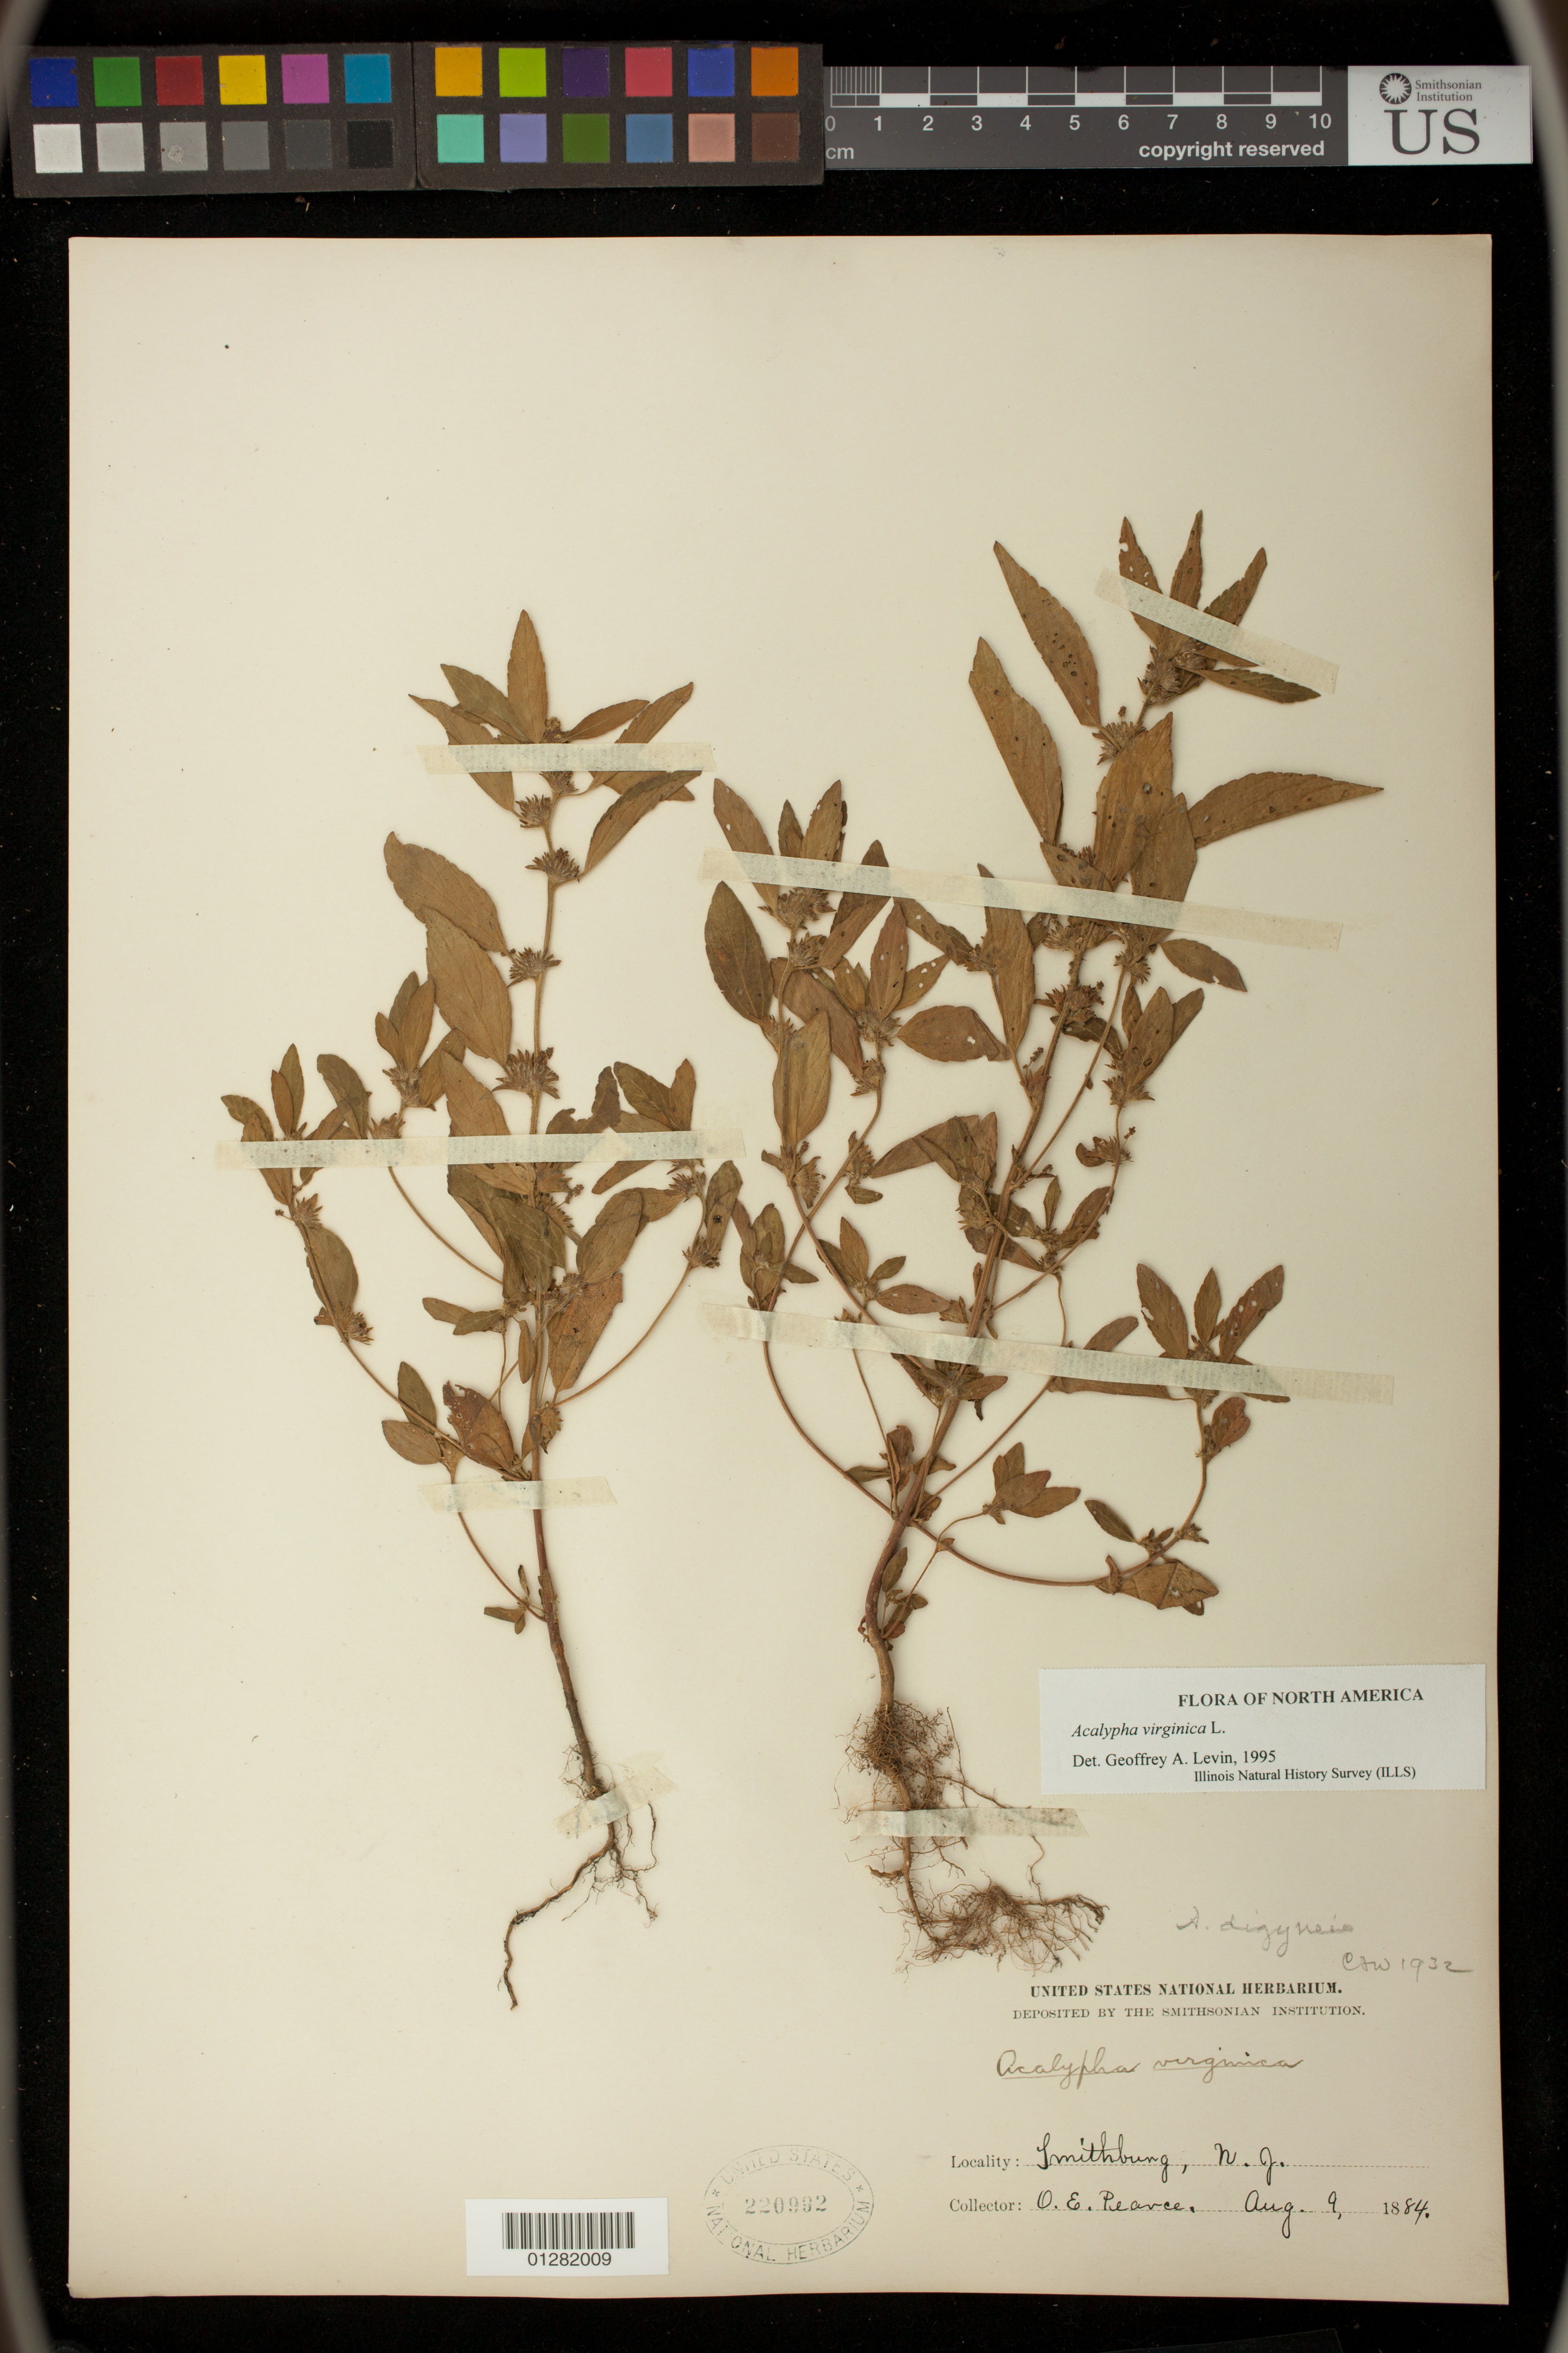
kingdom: Plantae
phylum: Tracheophyta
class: Magnoliopsida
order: Malpighiales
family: Euphorbiaceae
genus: Acalypha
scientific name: Acalypha virginica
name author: L.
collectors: O. E. Pearce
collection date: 1884-08-09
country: United States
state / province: New Jersey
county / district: Monmouth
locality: Smithburg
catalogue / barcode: US 220992